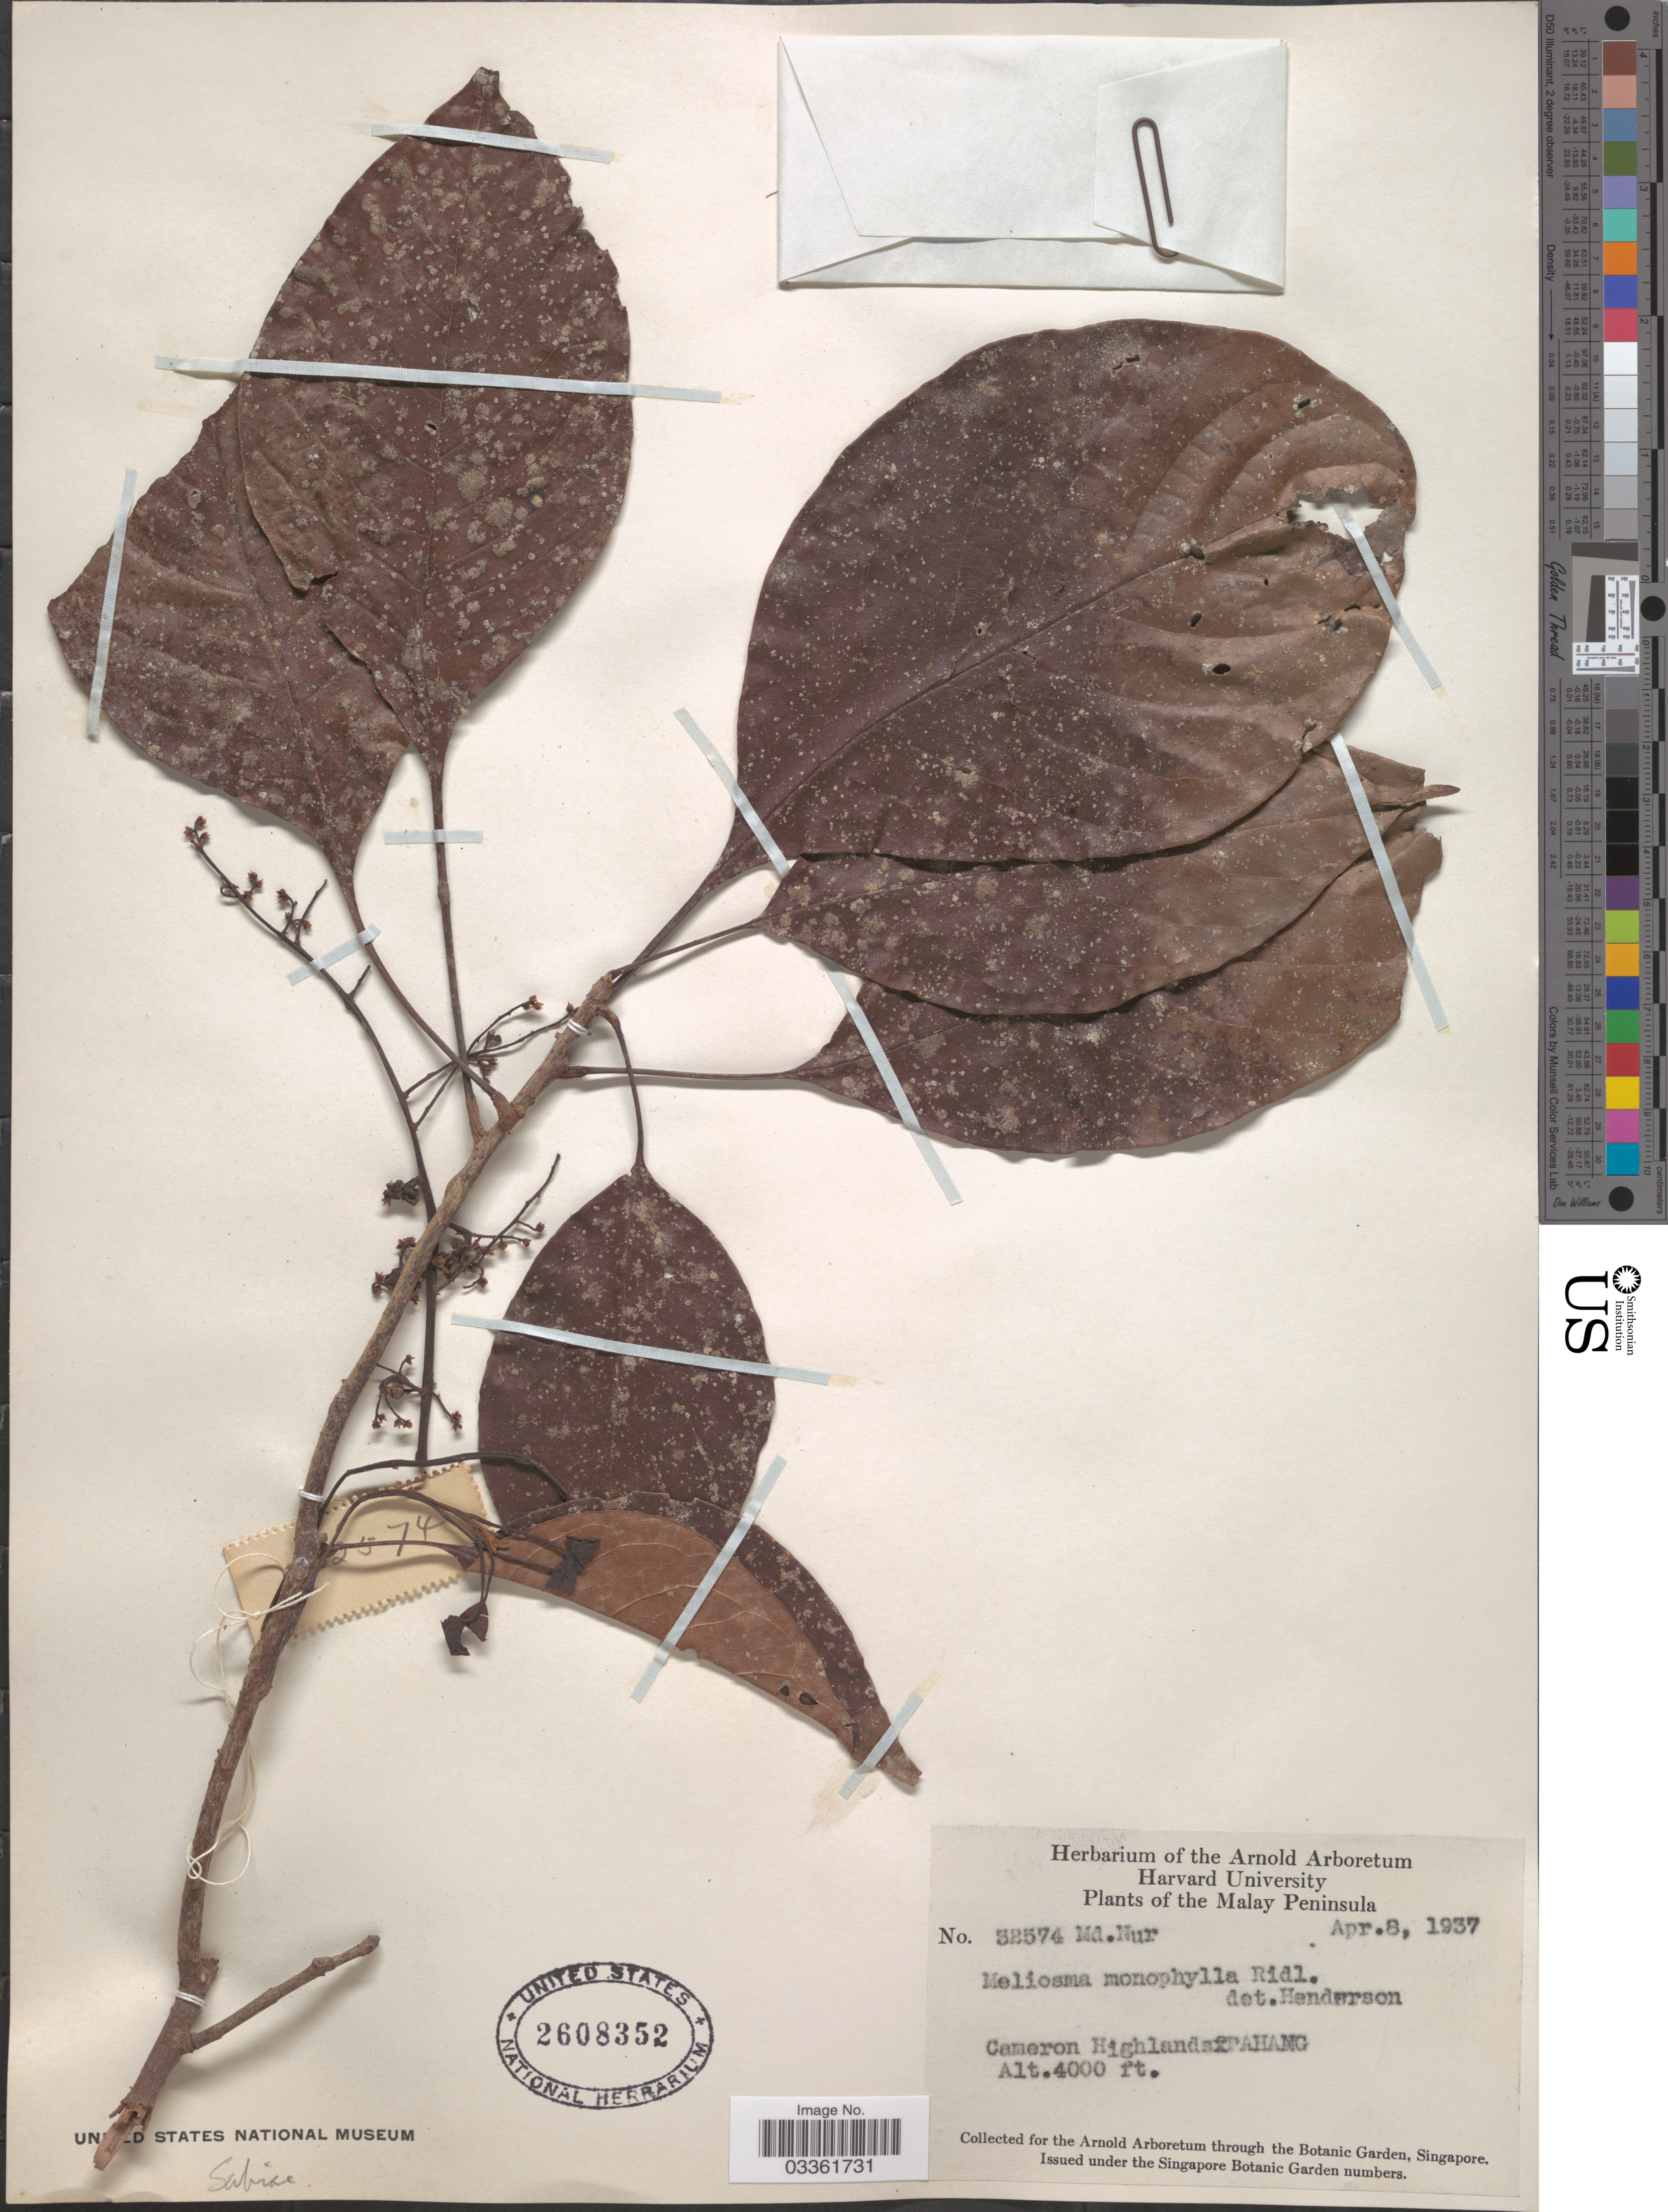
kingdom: Plantae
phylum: Tracheophyta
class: Magnoliopsida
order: Proteales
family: Sabiaceae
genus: Meliosma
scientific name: Meliosma monophylla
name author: Merr.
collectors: M. Nur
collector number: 32574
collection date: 1937-04-08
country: Malaysia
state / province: Pahang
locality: Malay Peninsula. Cameron Highlands.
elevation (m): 1219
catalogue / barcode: US 2608352